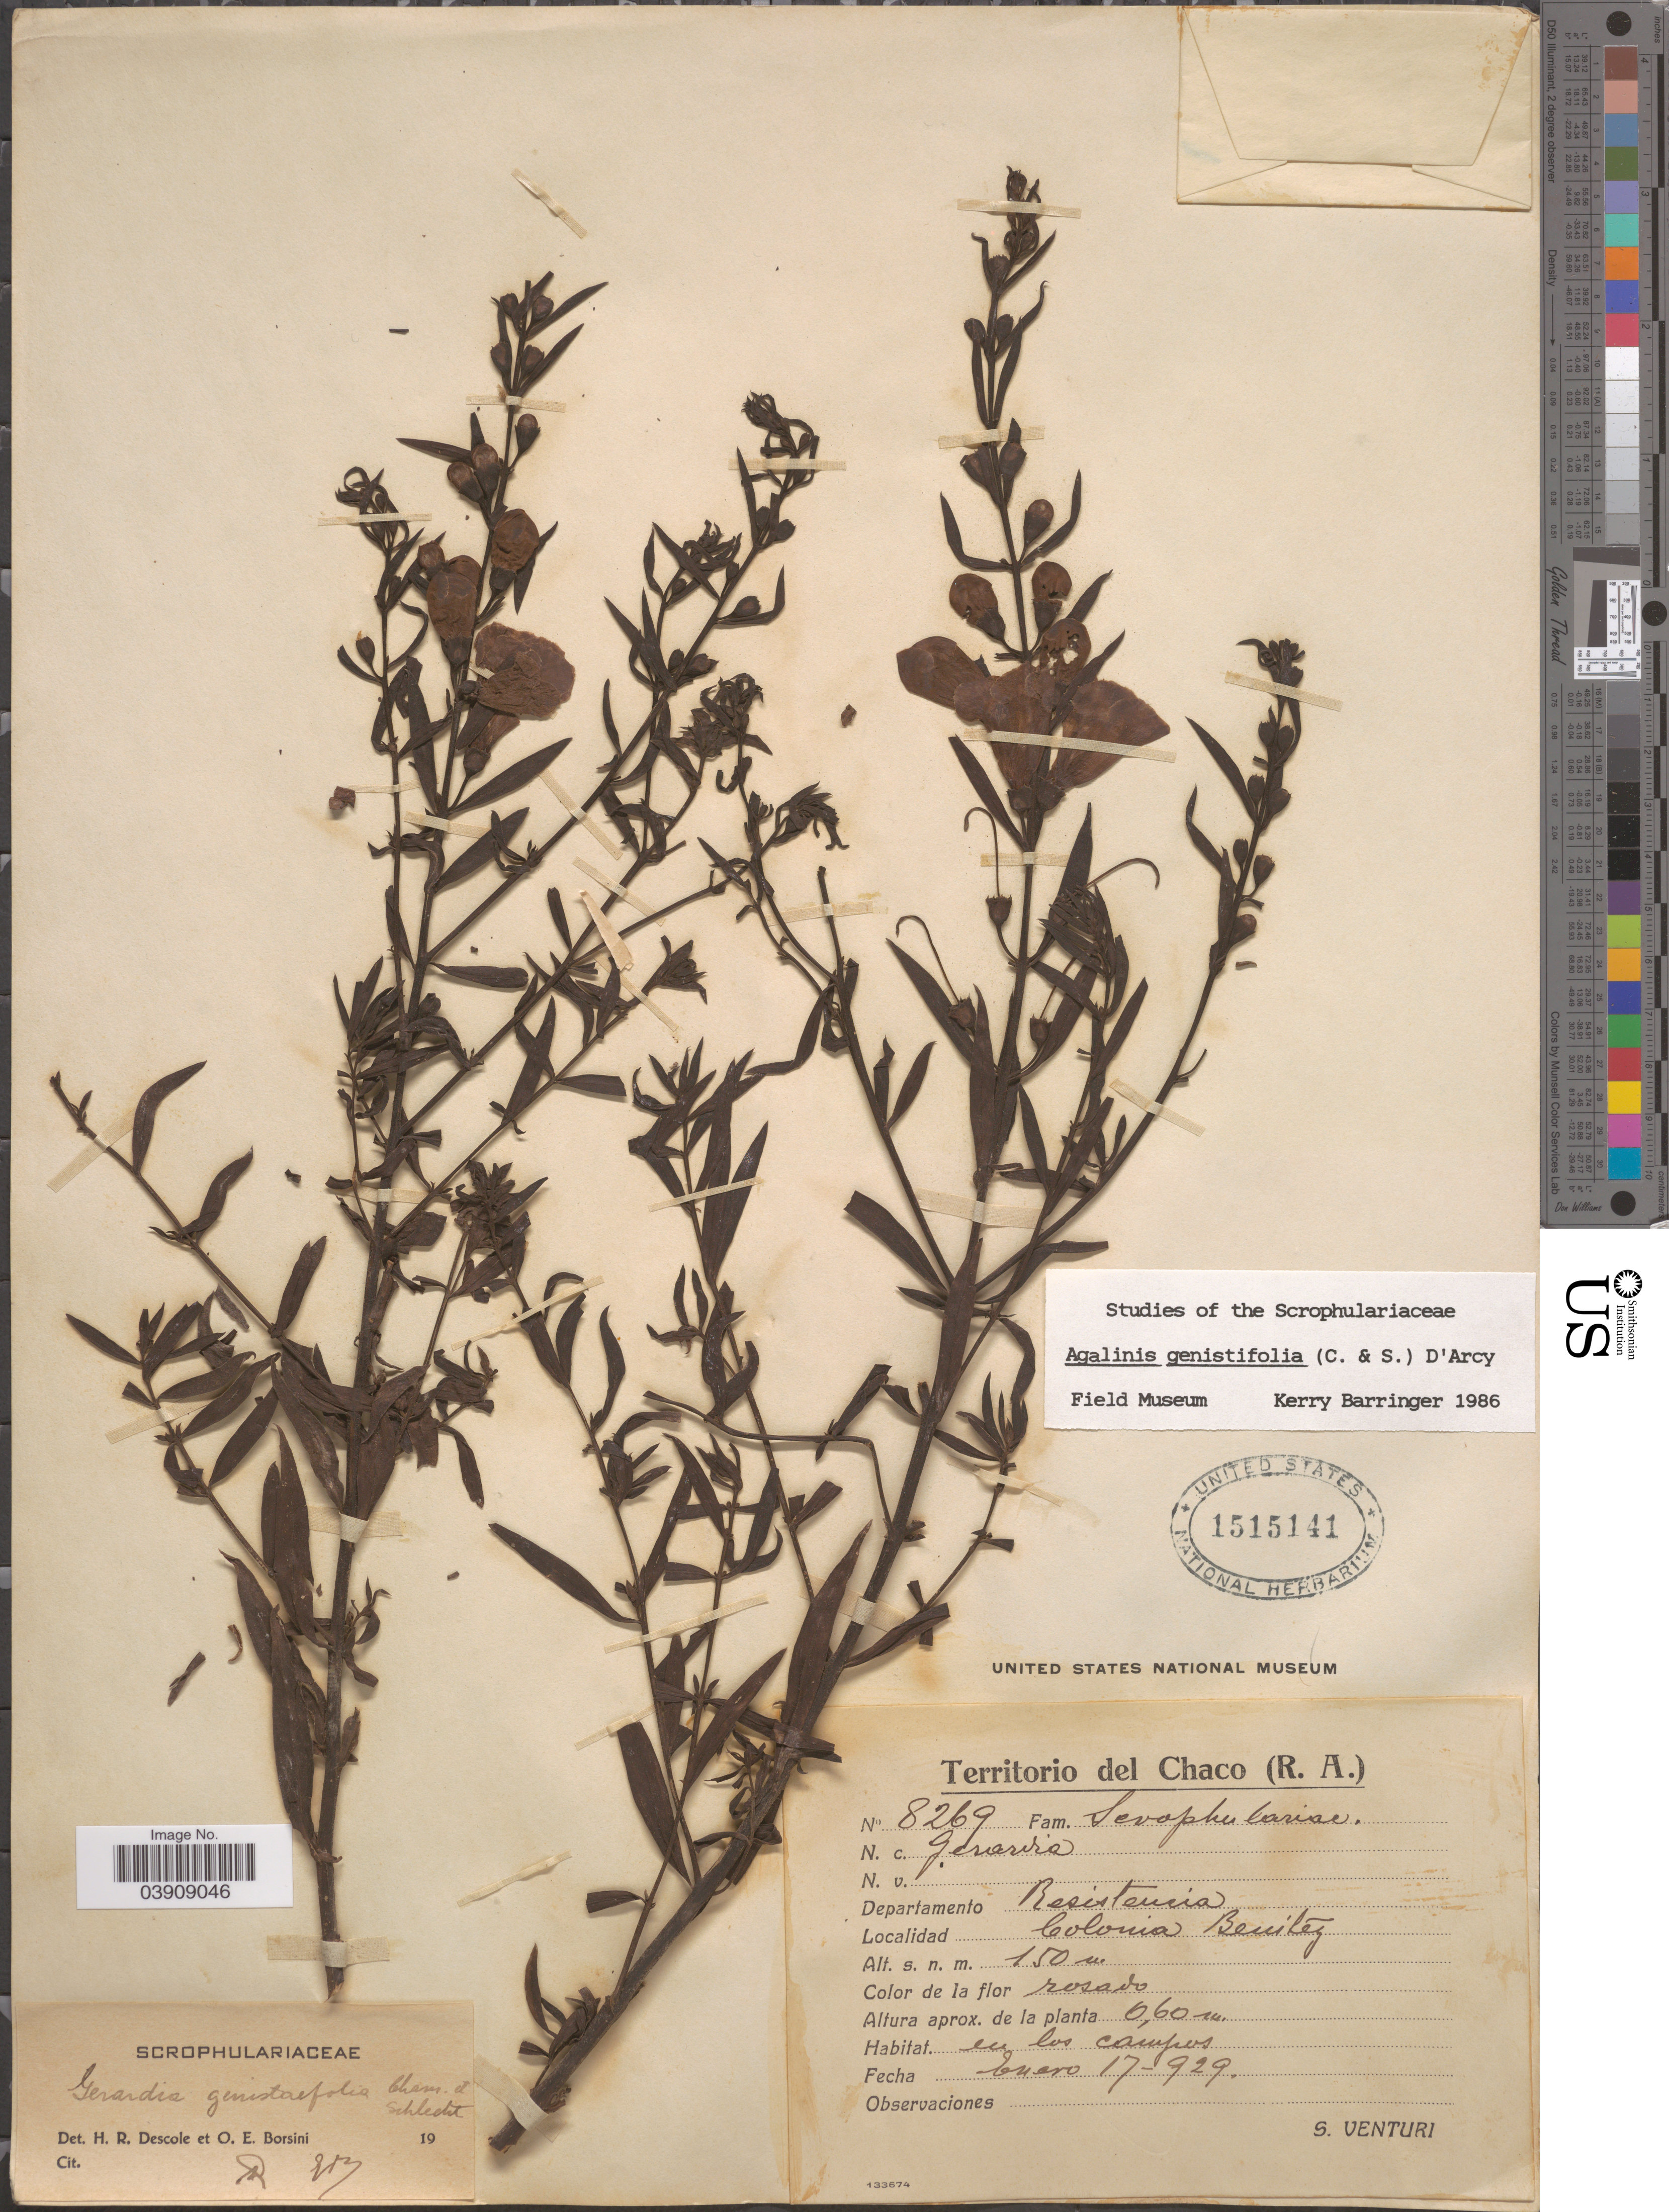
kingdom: Plantae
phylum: Tracheophyta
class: Magnoliopsida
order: Lamiales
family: Orobanchaceae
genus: Agalinis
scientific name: Agalinis genistifolia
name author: (Cham. & Schltdl.) D'Arcy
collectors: S. Venturi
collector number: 8269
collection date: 1929-01-17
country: Argentina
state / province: Chaco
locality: Departamento Resistensia. Colonia Benitez.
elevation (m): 150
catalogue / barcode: US 1515141